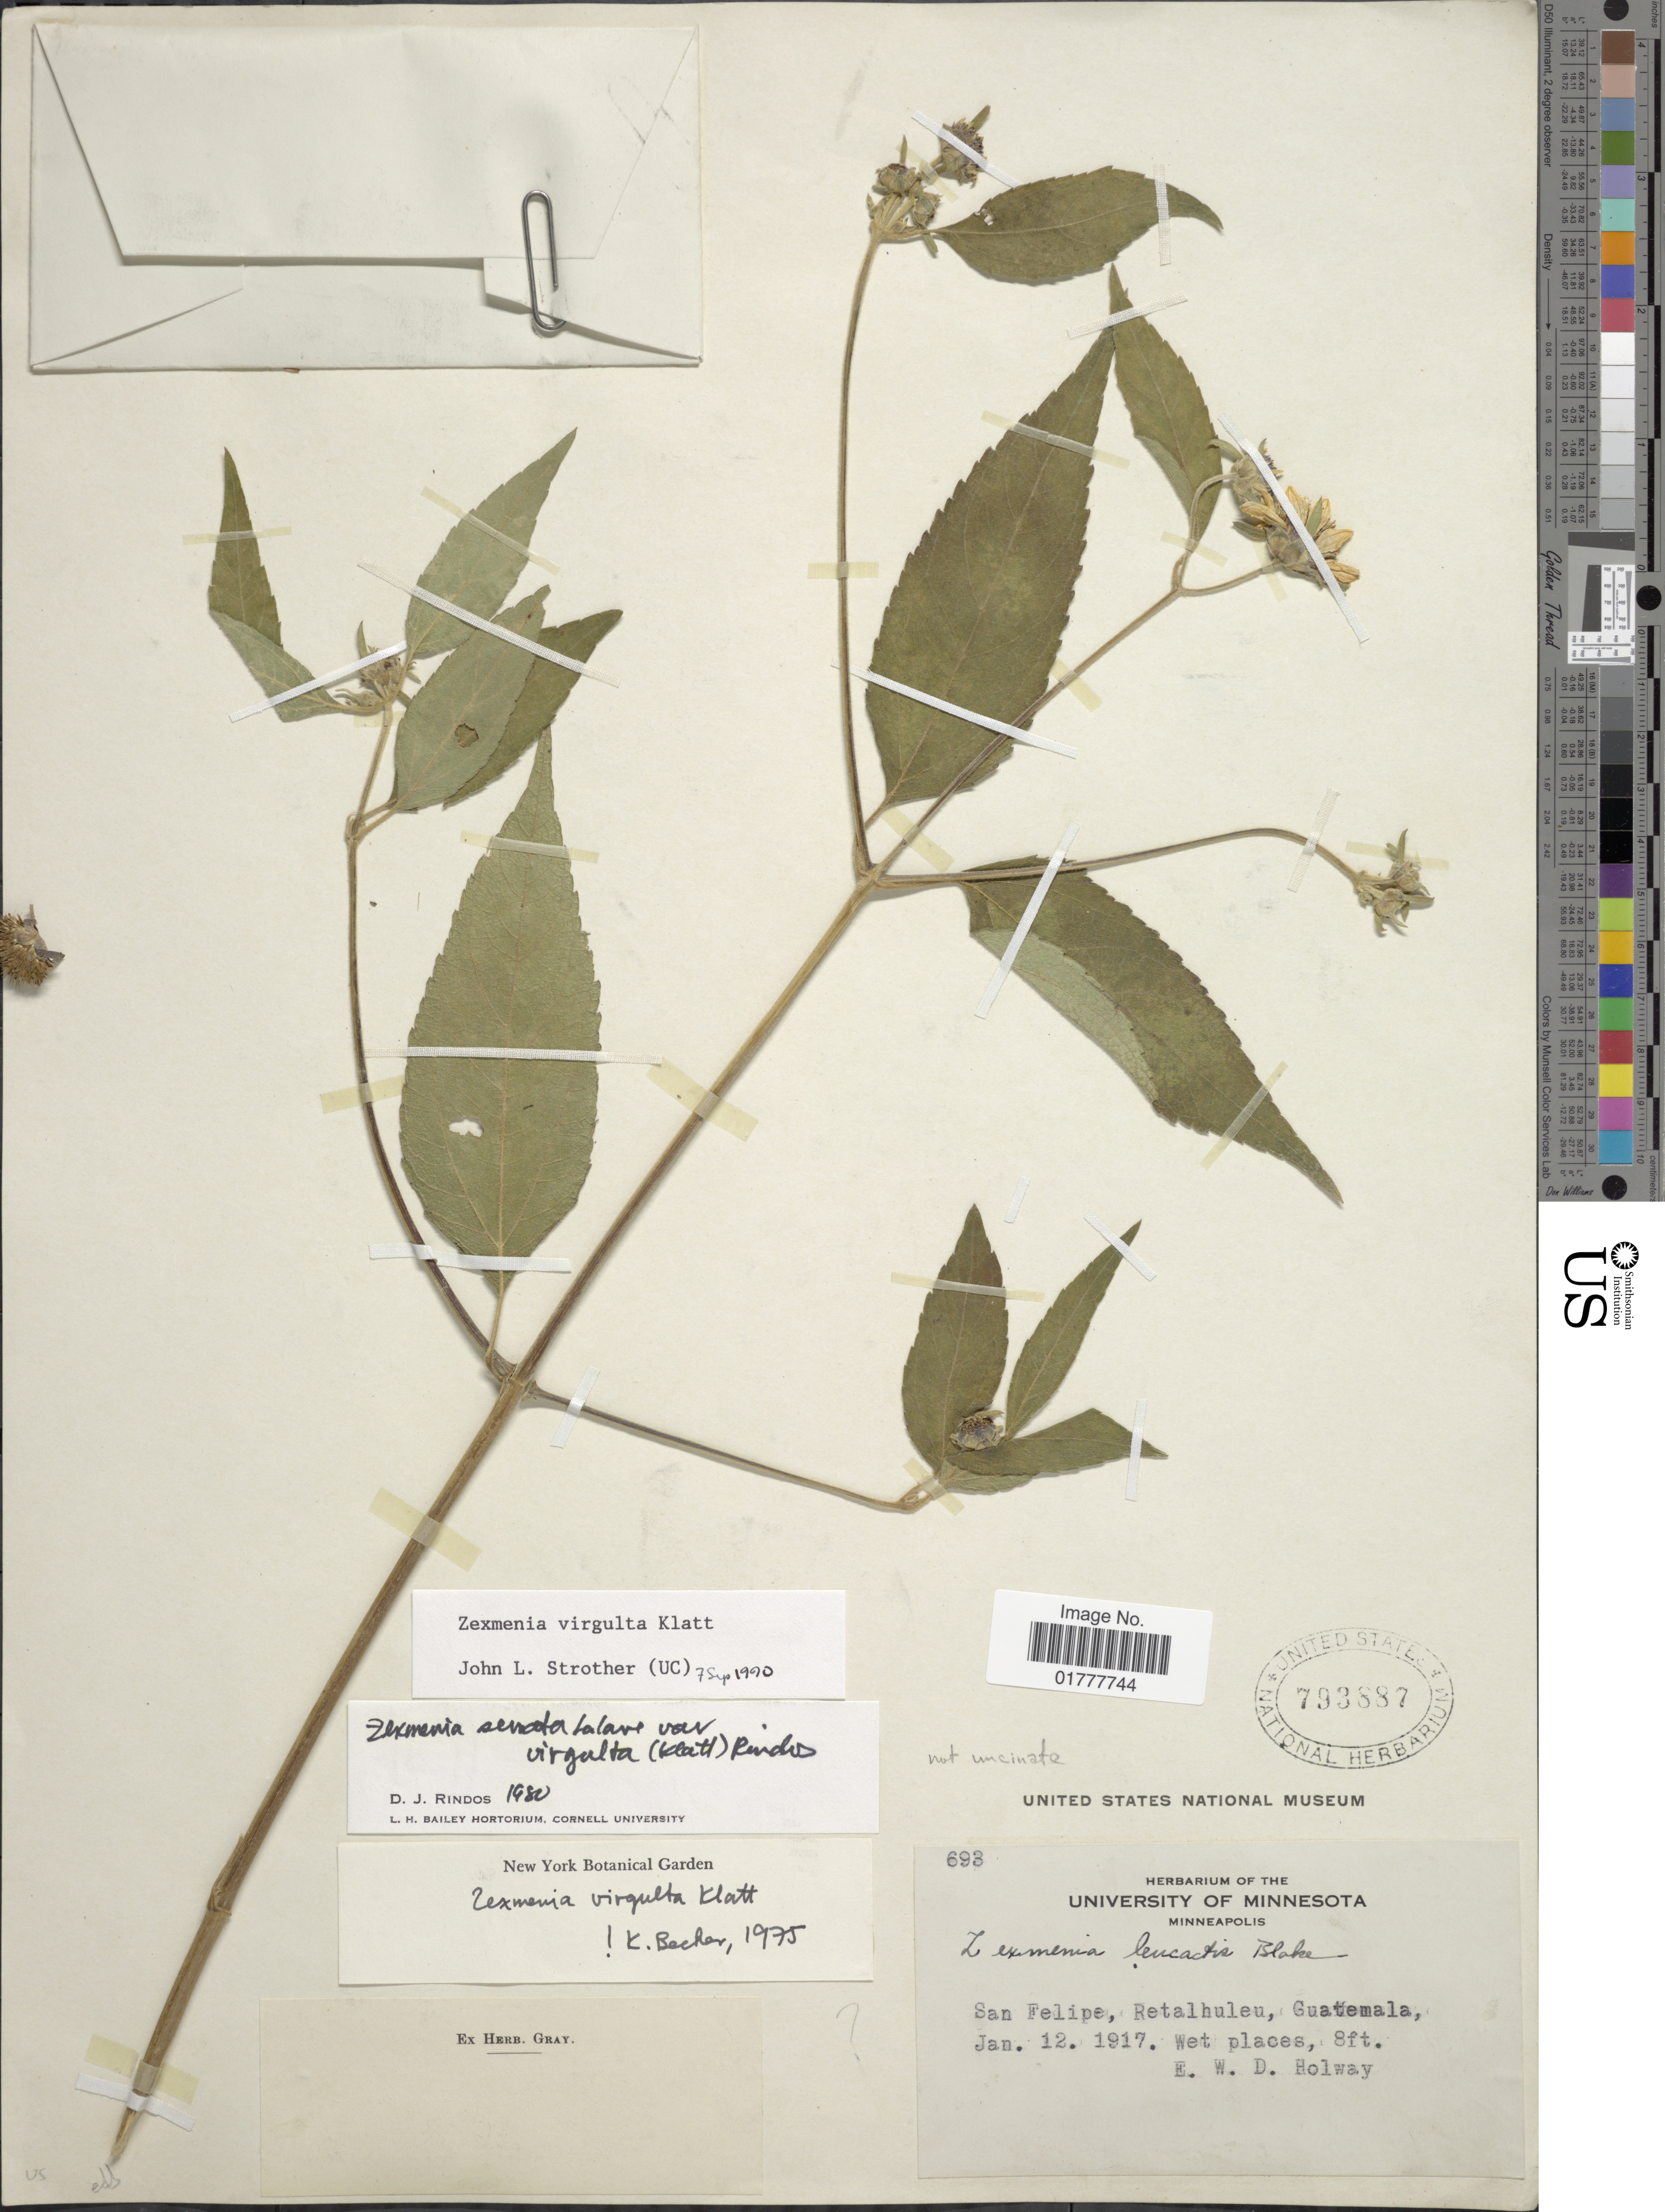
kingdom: Plantae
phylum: Tracheophyta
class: Magnoliopsida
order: Asterales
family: Asteraceae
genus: Zexmenia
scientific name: Zexmenia virgulta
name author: Klatt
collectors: E. W. D. Holway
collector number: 693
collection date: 1917-01-12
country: Guatemala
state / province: Retalhuleu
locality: San Felipe, Retalhuleu, Guatemala.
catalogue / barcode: US 793887